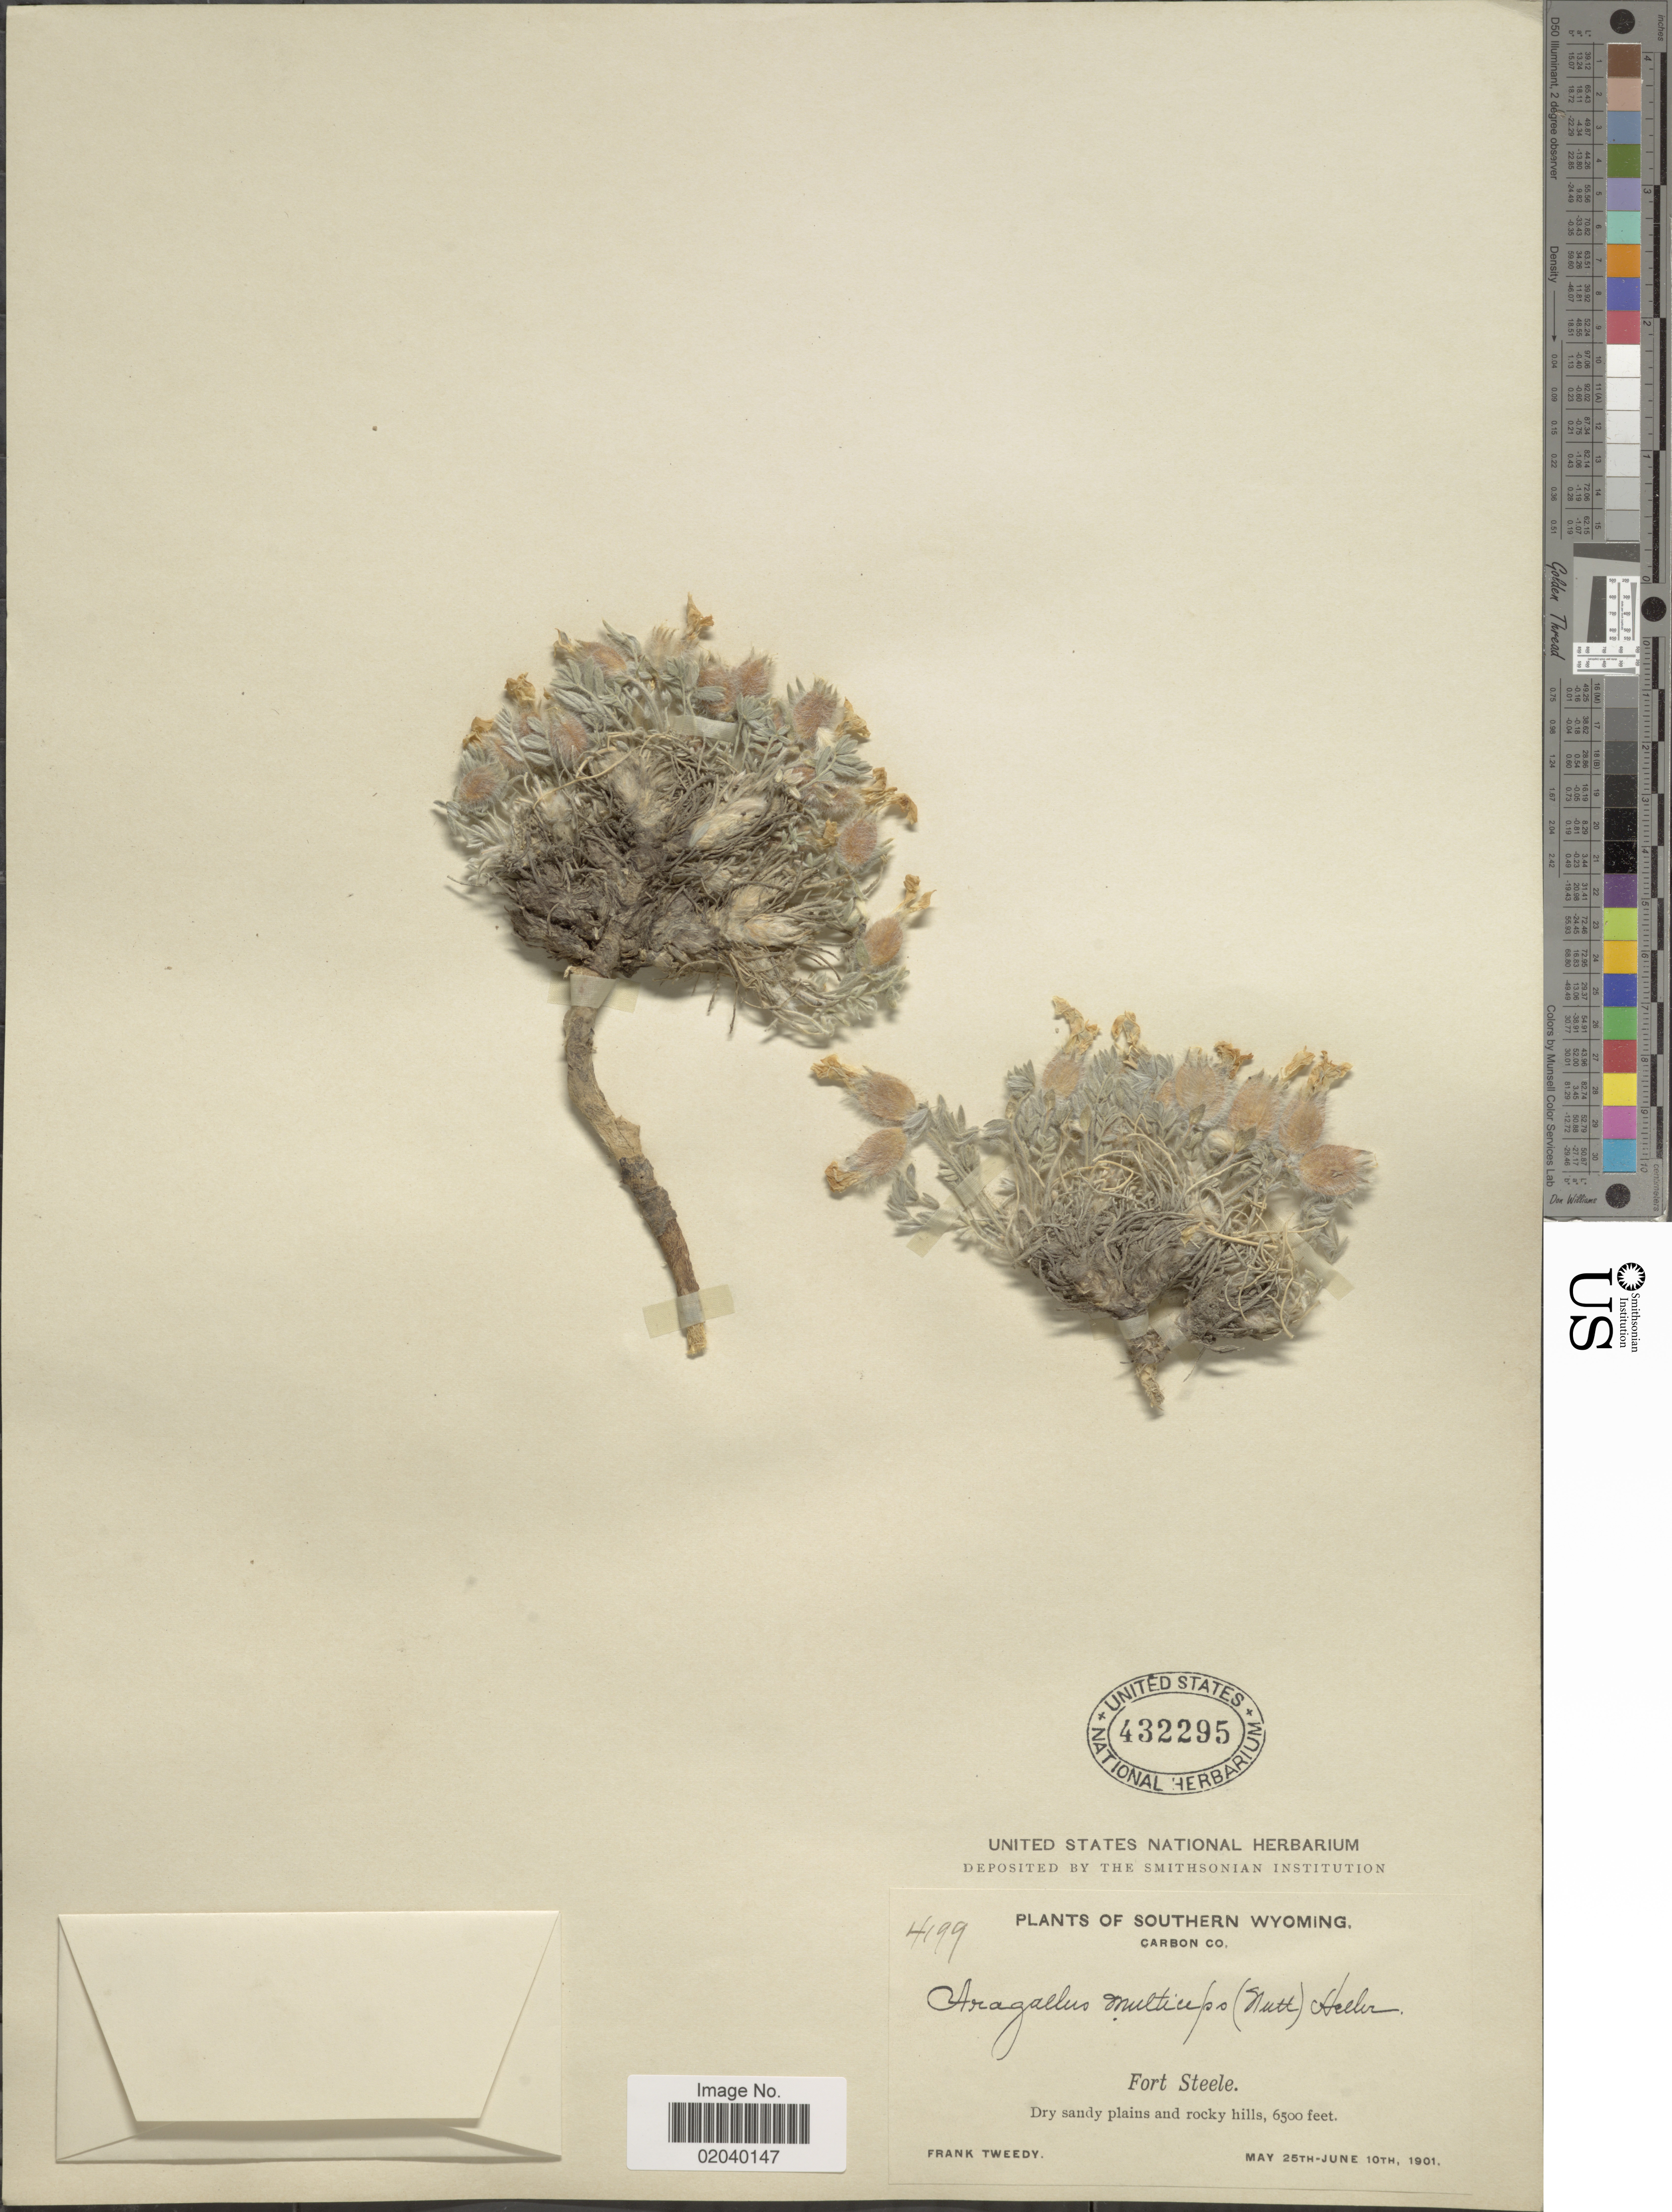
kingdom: Plantae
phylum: Tracheophyta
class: Magnoliopsida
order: Fabales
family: Fabaceae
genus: Oxytropis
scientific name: Oxytropis muticeps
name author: Nutt.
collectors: F. Tweedy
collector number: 4199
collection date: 1901-05-25/1901-06-10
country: United States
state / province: Wyoming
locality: Southern Wyoming, Carbon Co, Fort Steele, Dry sandy plains and rocky hills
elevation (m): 1981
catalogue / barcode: US 432295